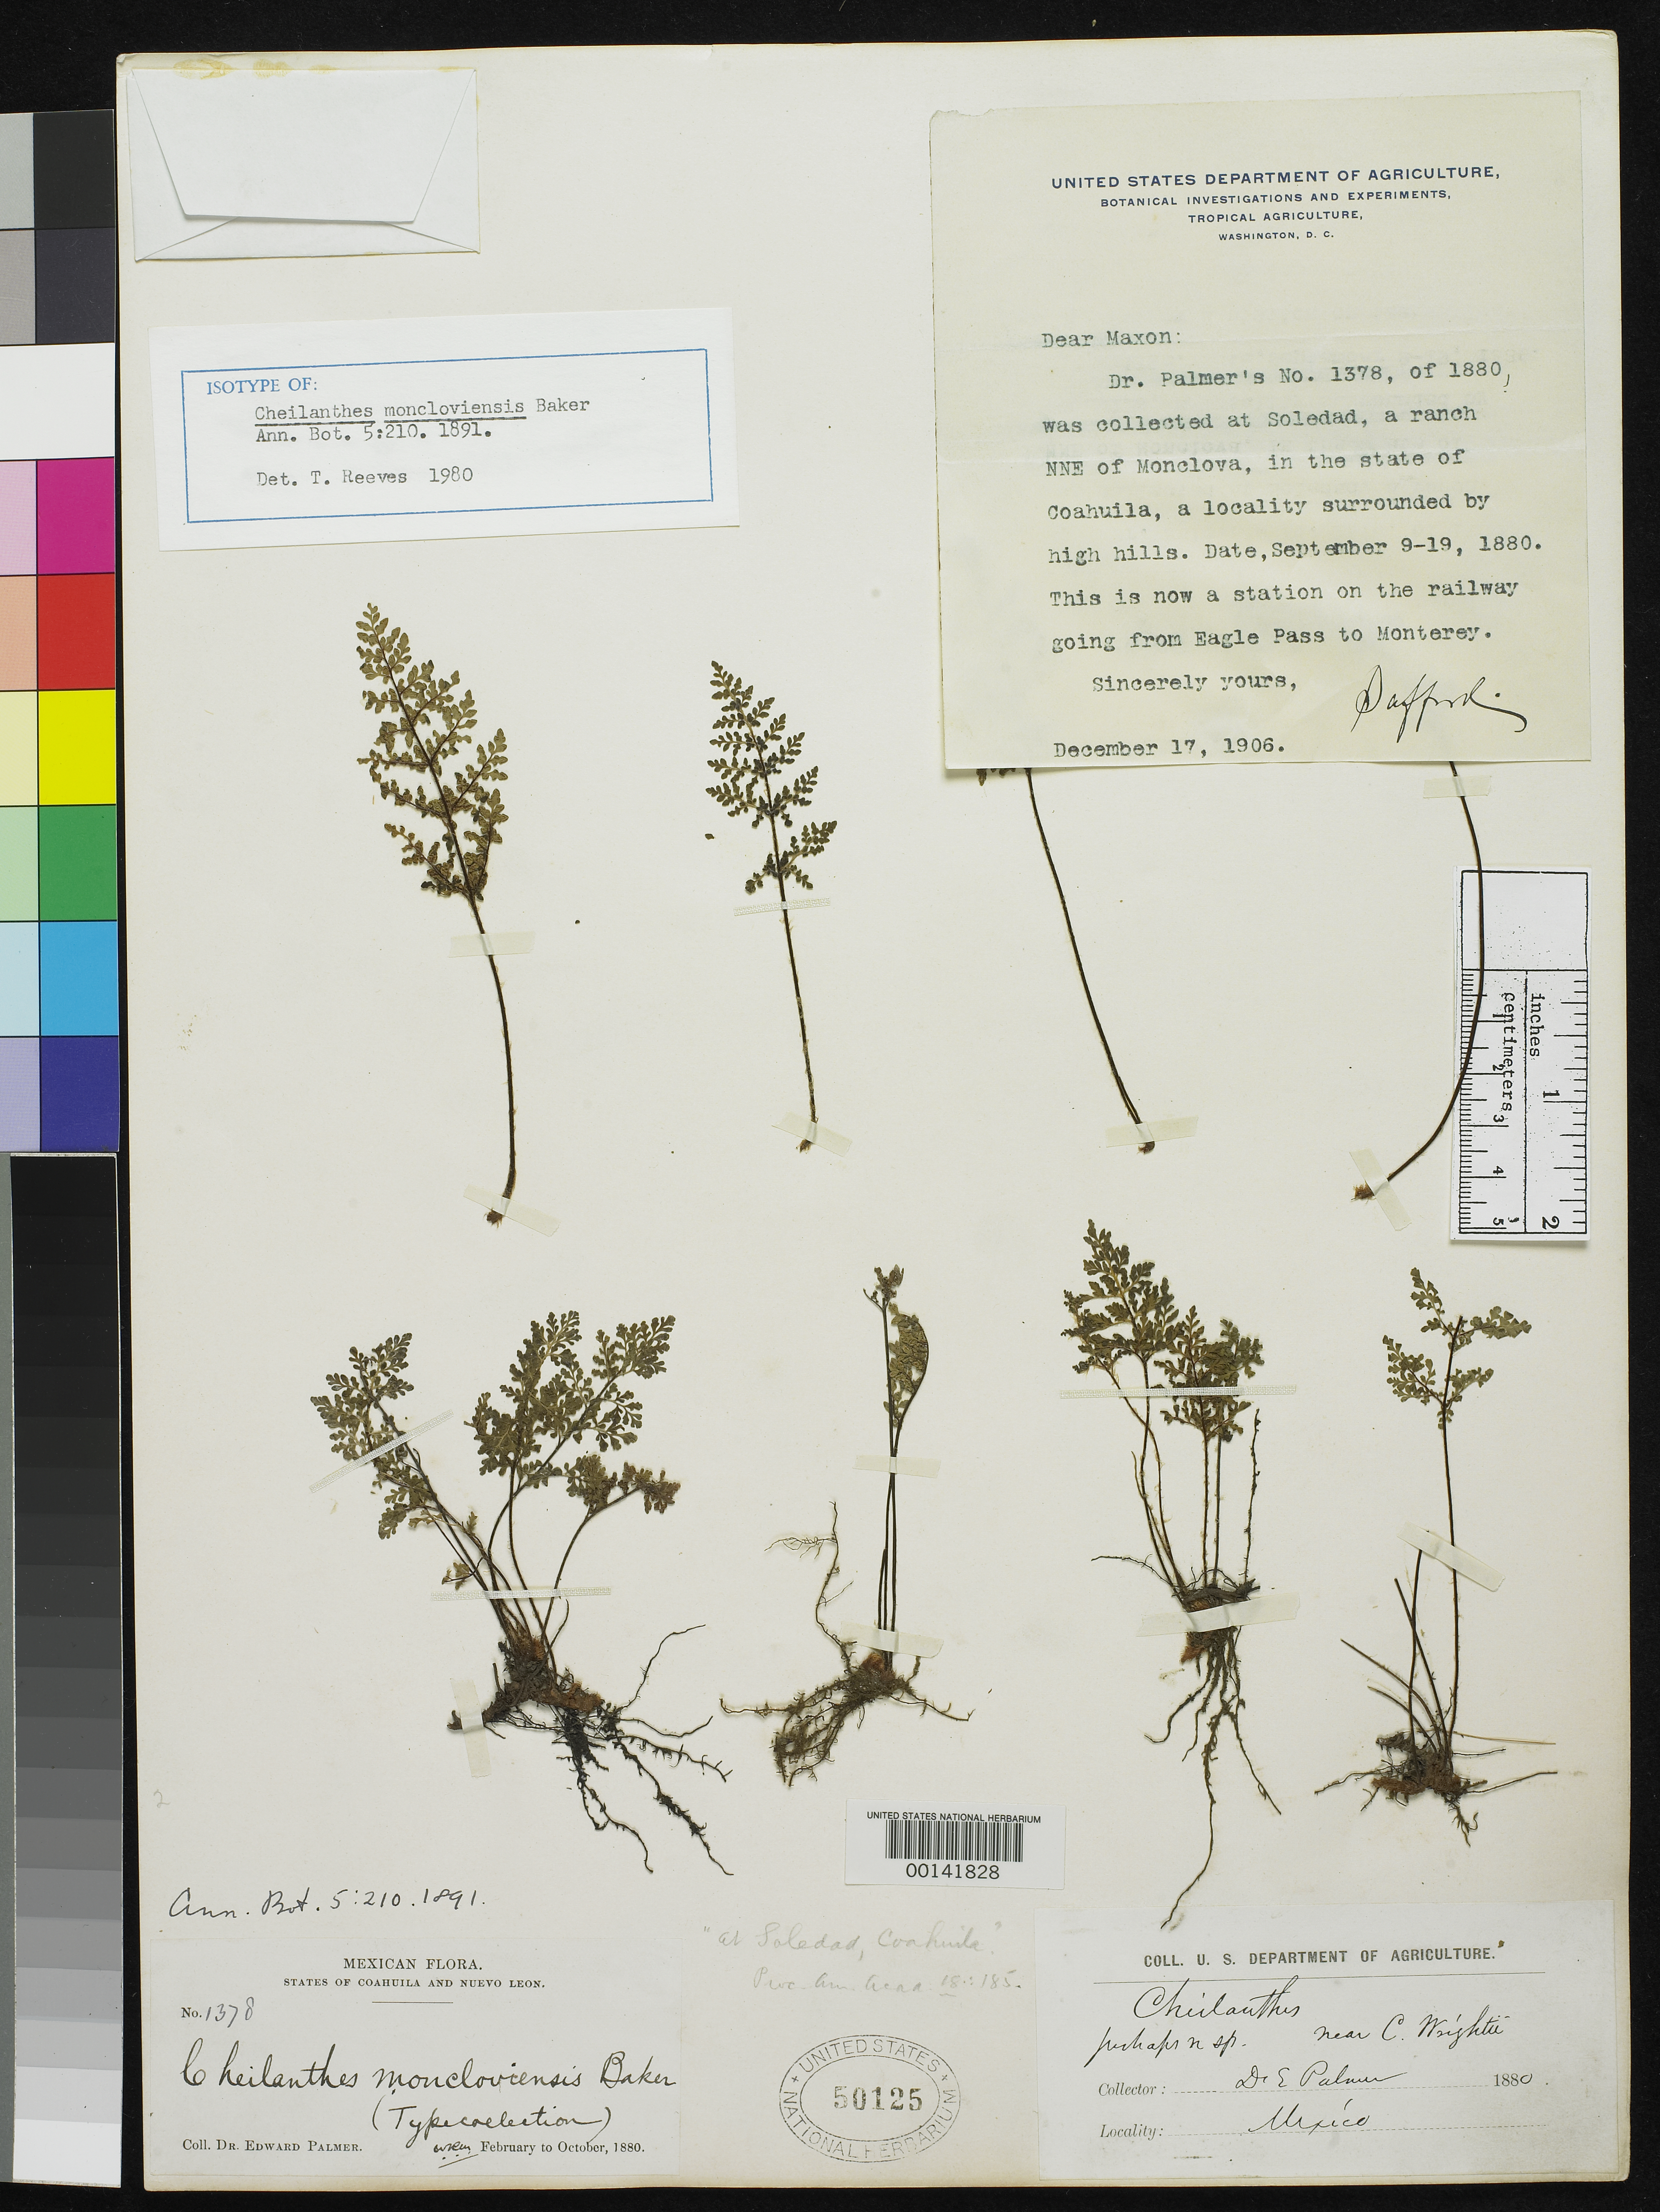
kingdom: Plantae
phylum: Tracheophyta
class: Polypodiopsida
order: Polypodiales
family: Pteridaceae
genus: Cheilanthes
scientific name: Cheilanthes moncloviensis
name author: Baker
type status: Holotype Fragment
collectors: E. Palmer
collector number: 1378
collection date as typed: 1880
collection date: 1880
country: Mexico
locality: E of Monserrat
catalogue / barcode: US 50125